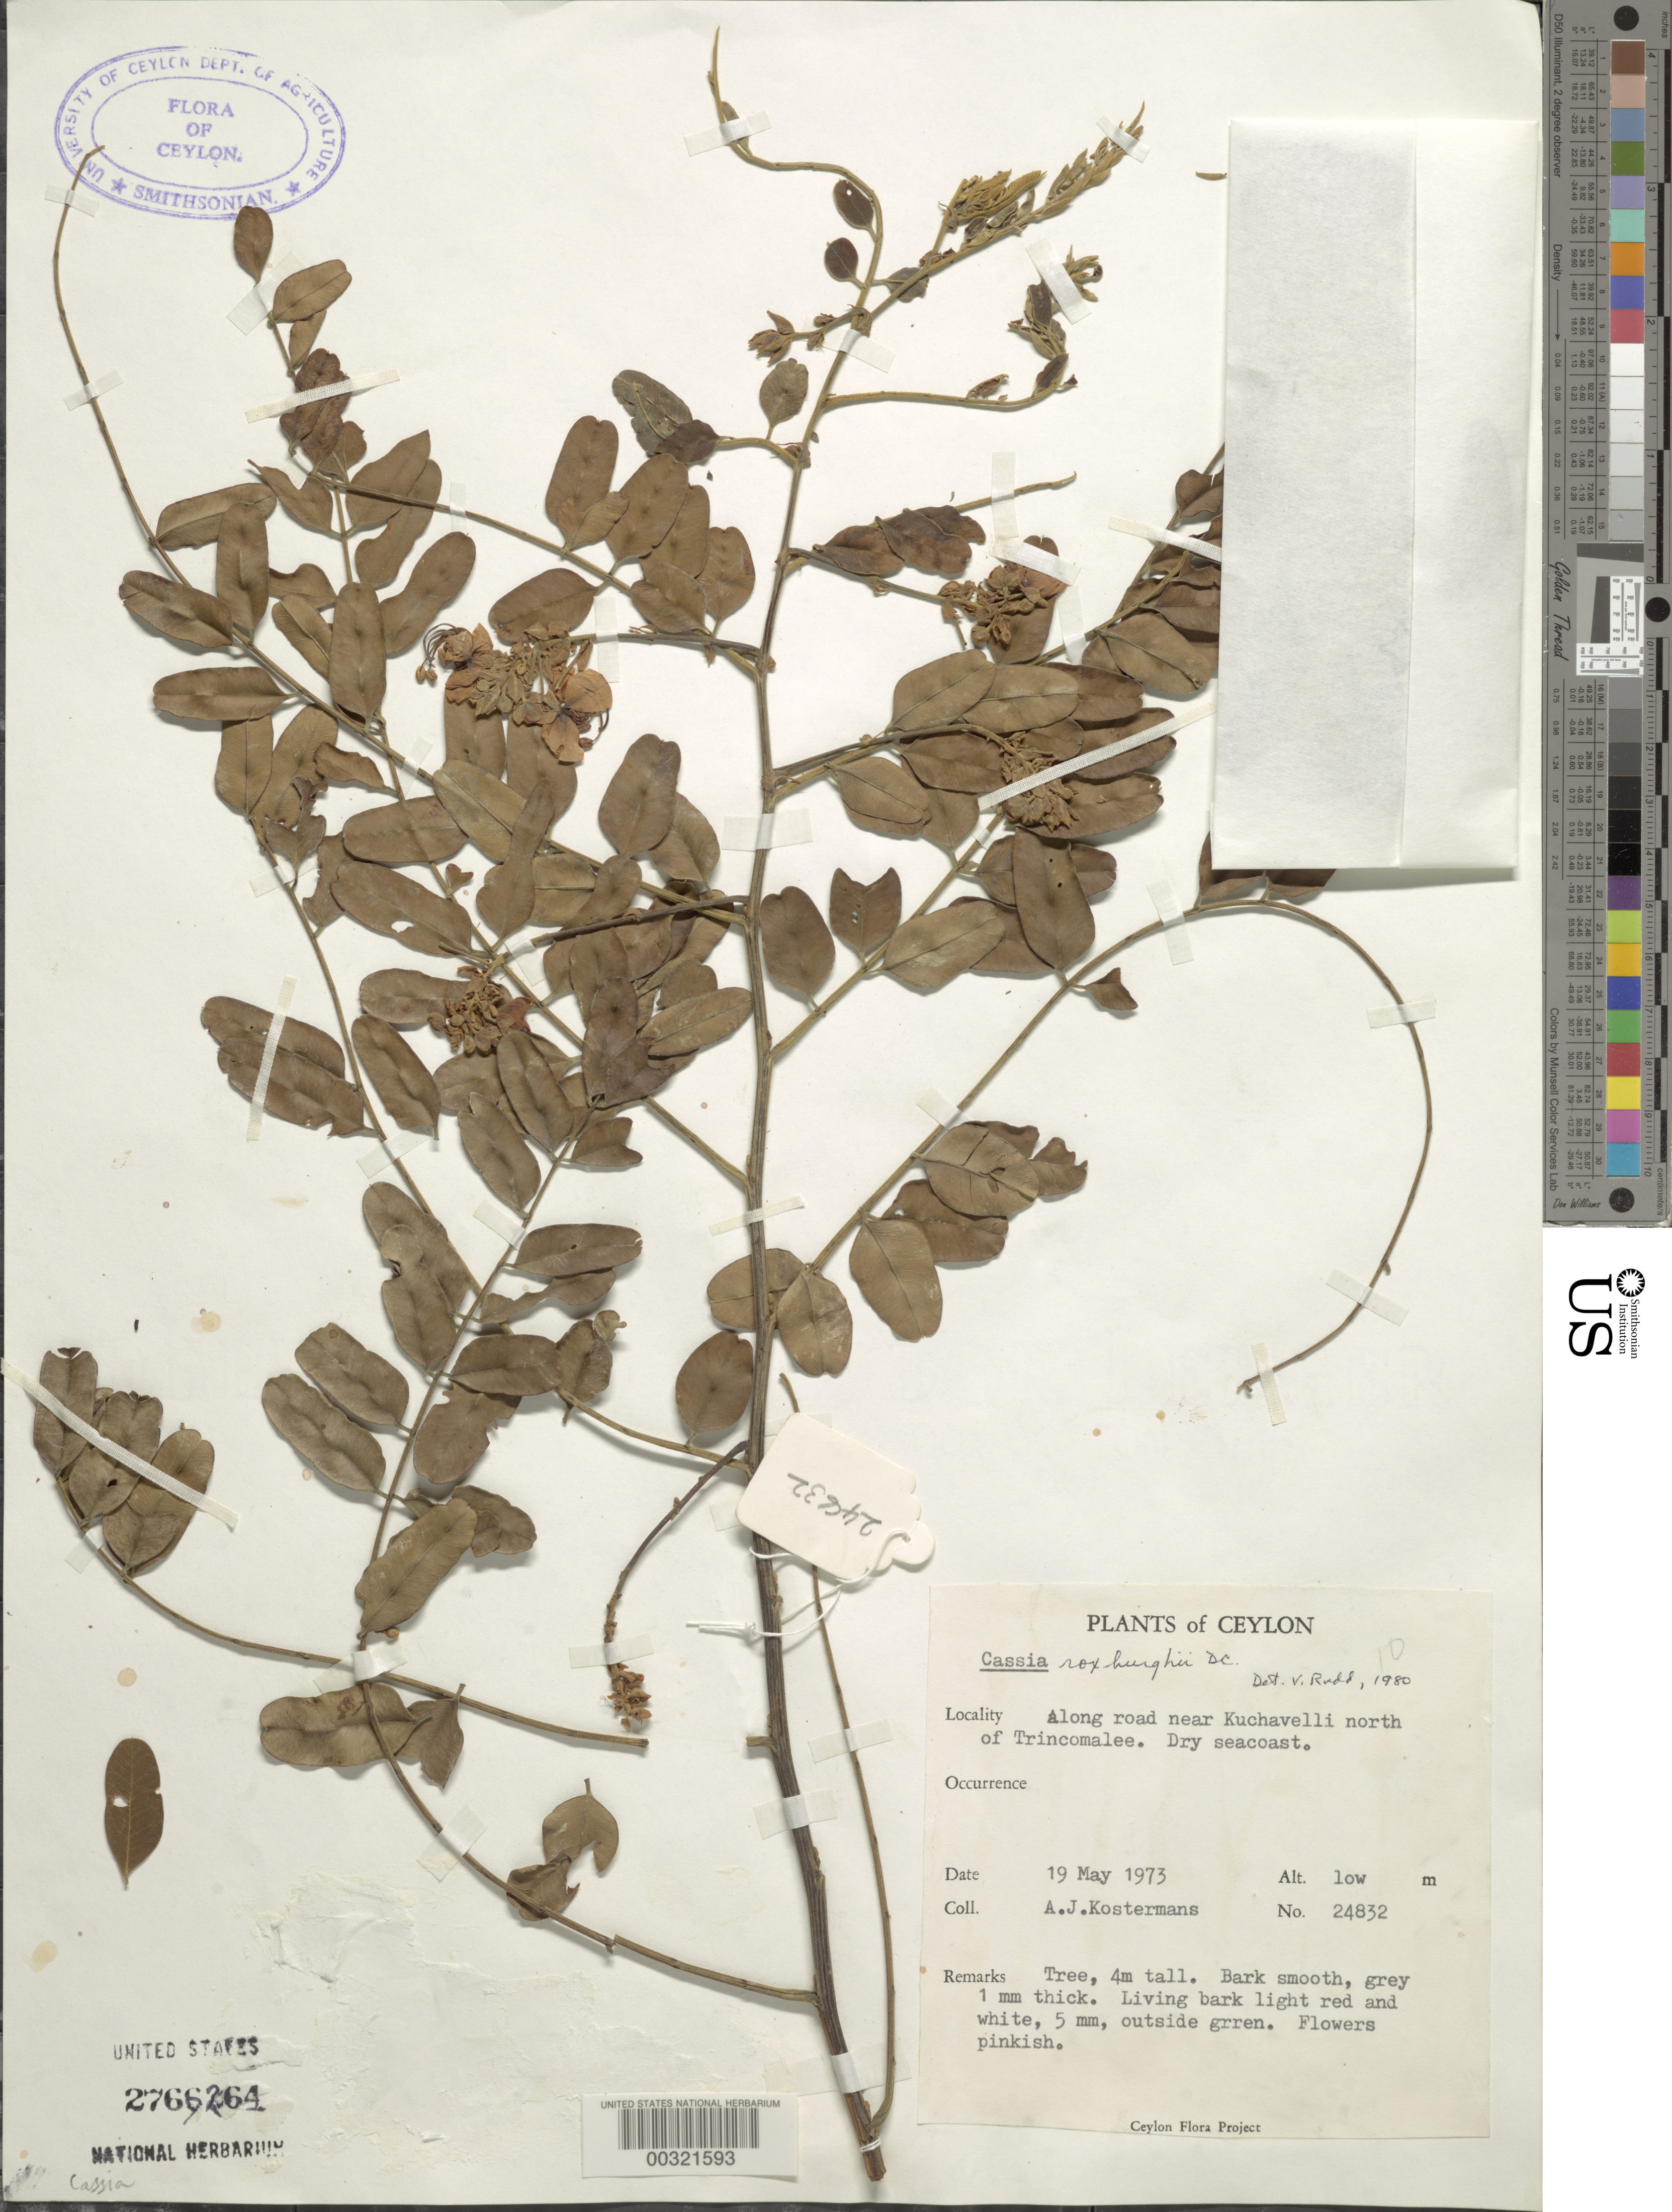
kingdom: Plantae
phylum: Tracheophyta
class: Magnoliopsida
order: Fabales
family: Fabaceae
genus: Cassia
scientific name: Cassia roxburghii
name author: Steud.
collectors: A. J. G. Kostermans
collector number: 24832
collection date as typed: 19 May 1973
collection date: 1973-05-19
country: Sri Lanka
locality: Along road near kuchavelli n of trincomalee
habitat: Dry seacoast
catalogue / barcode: US 2766264